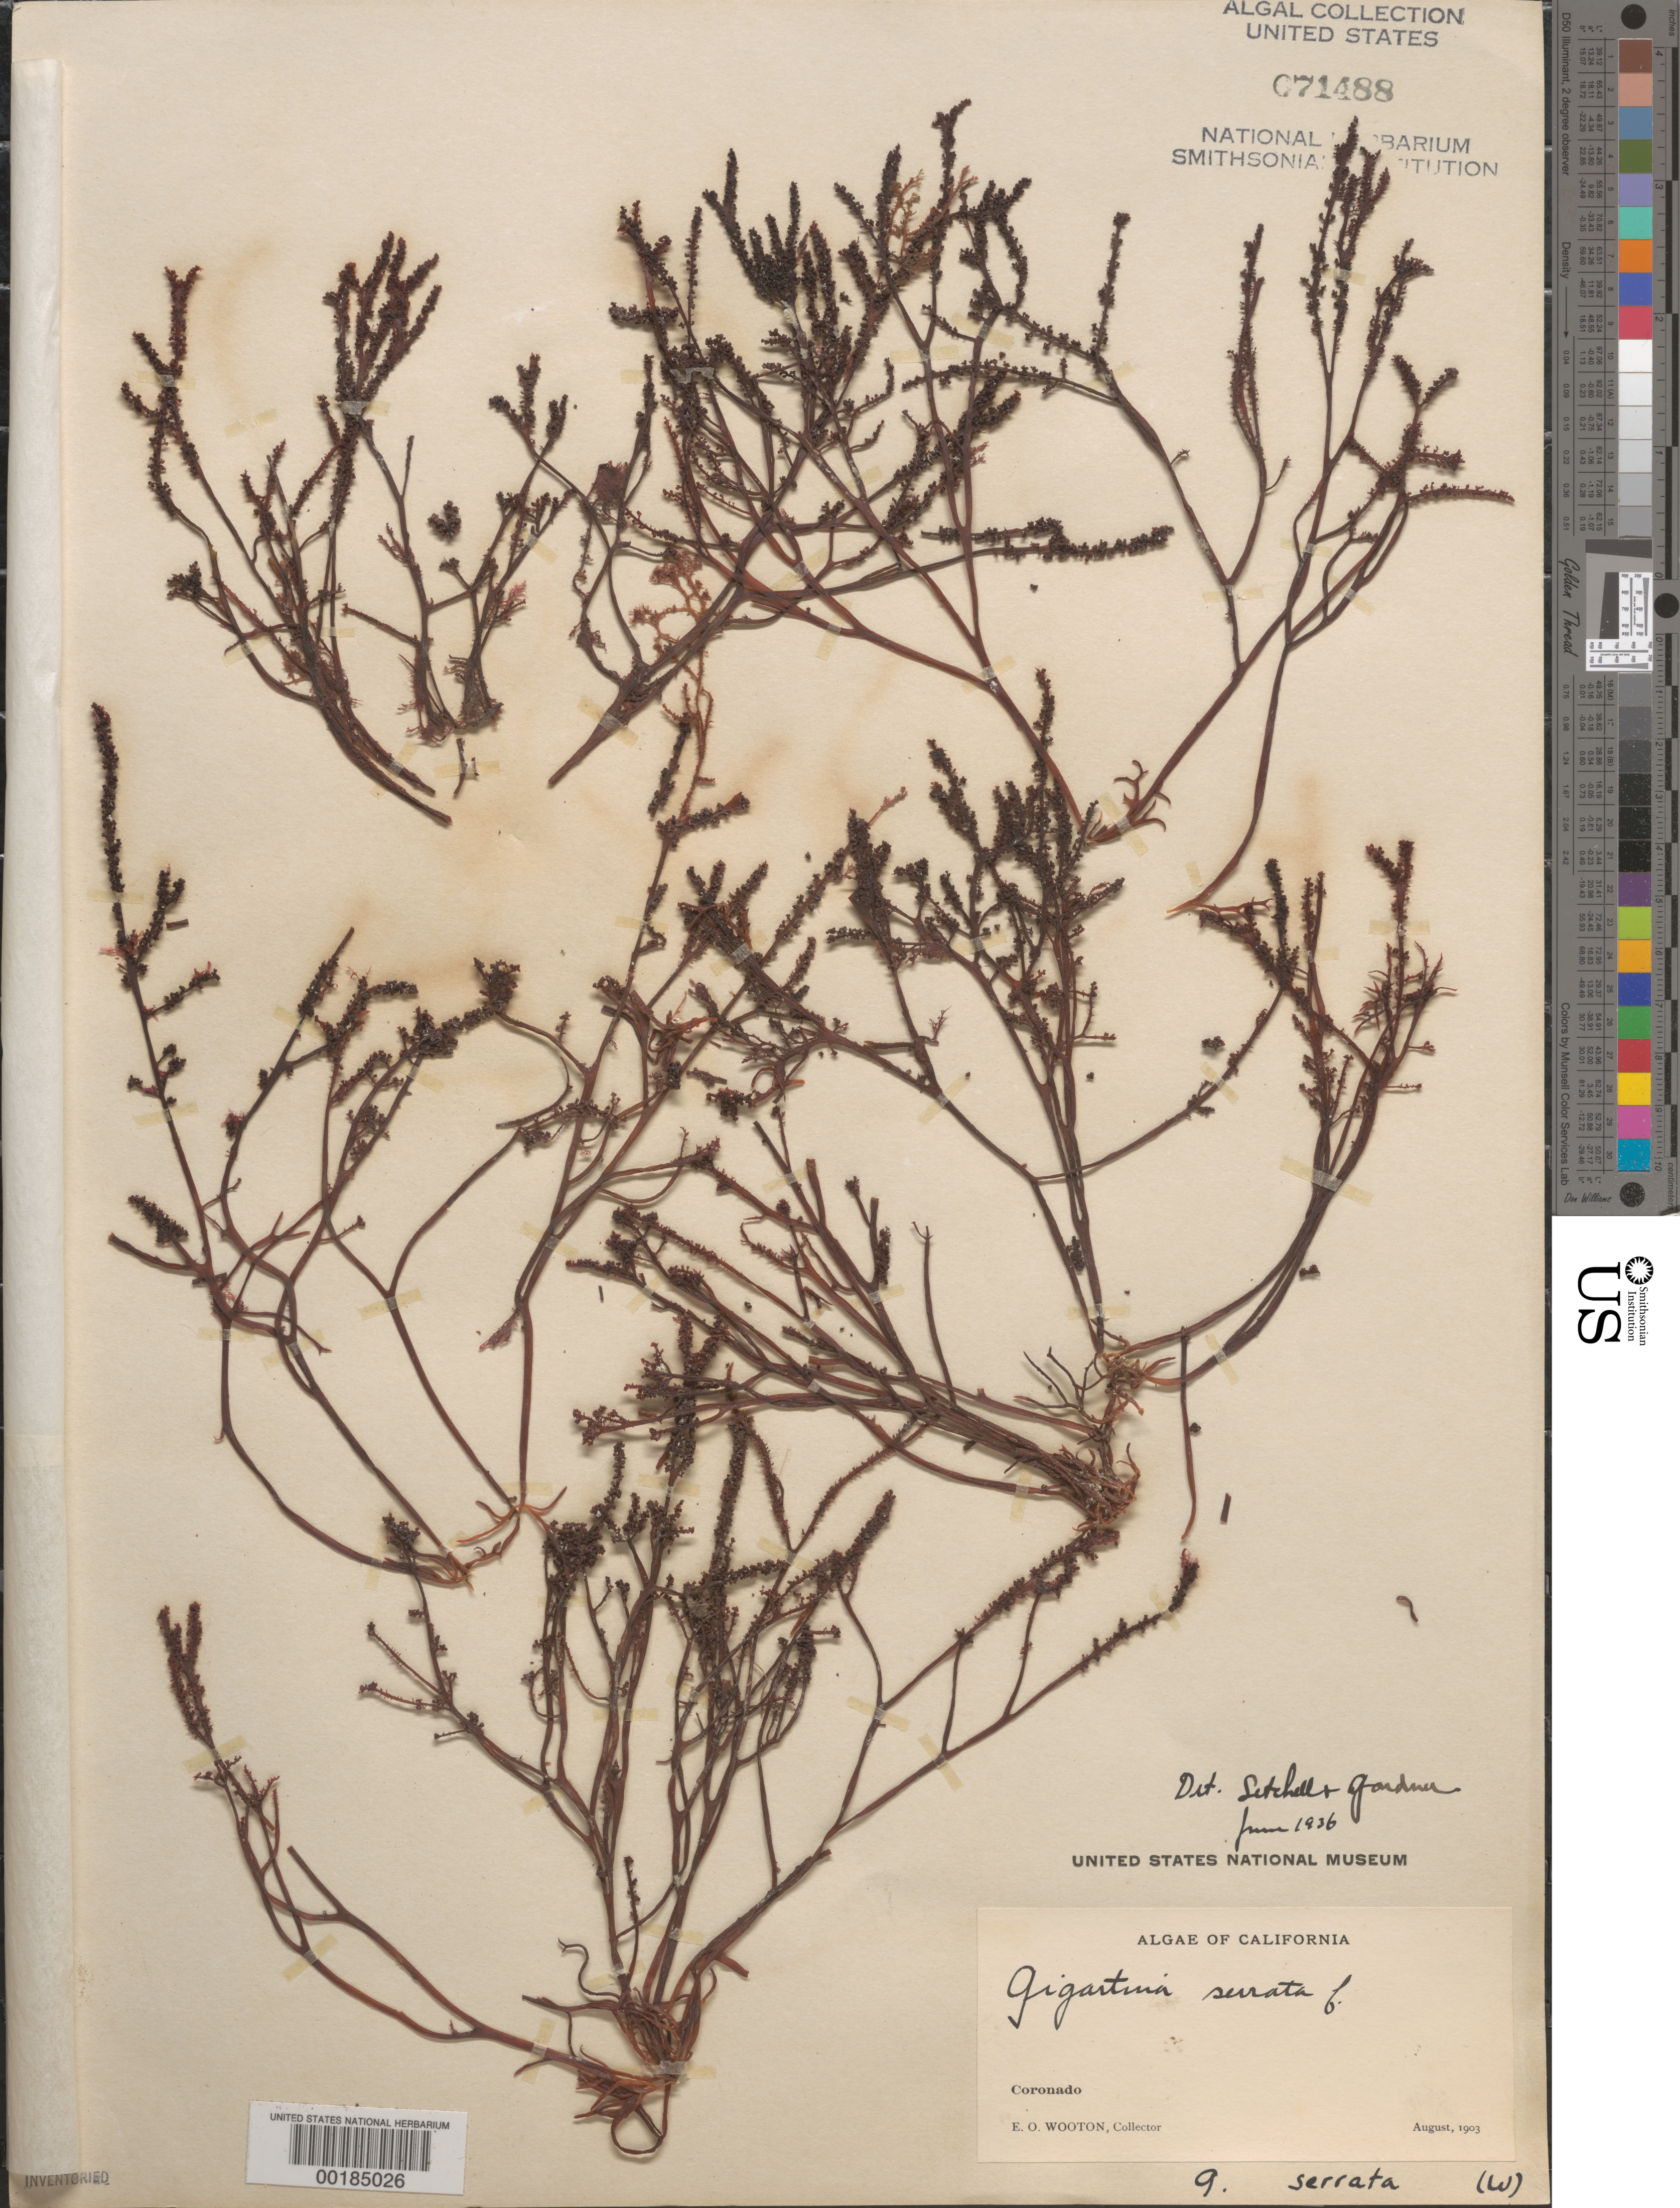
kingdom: Plantae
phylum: Rhodophyta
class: Florideophyceae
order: Gigartinales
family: Gigartinaceae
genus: Chondracanthus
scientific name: Chondracanthus serratus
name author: (N.L. Gardner) J.R. Hughey & Hommersand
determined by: Algae name updating Project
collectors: E. O. Wooton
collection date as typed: Aug 1903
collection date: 1903-08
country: United States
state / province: California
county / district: San Diego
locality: Coronado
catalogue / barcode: US 71488